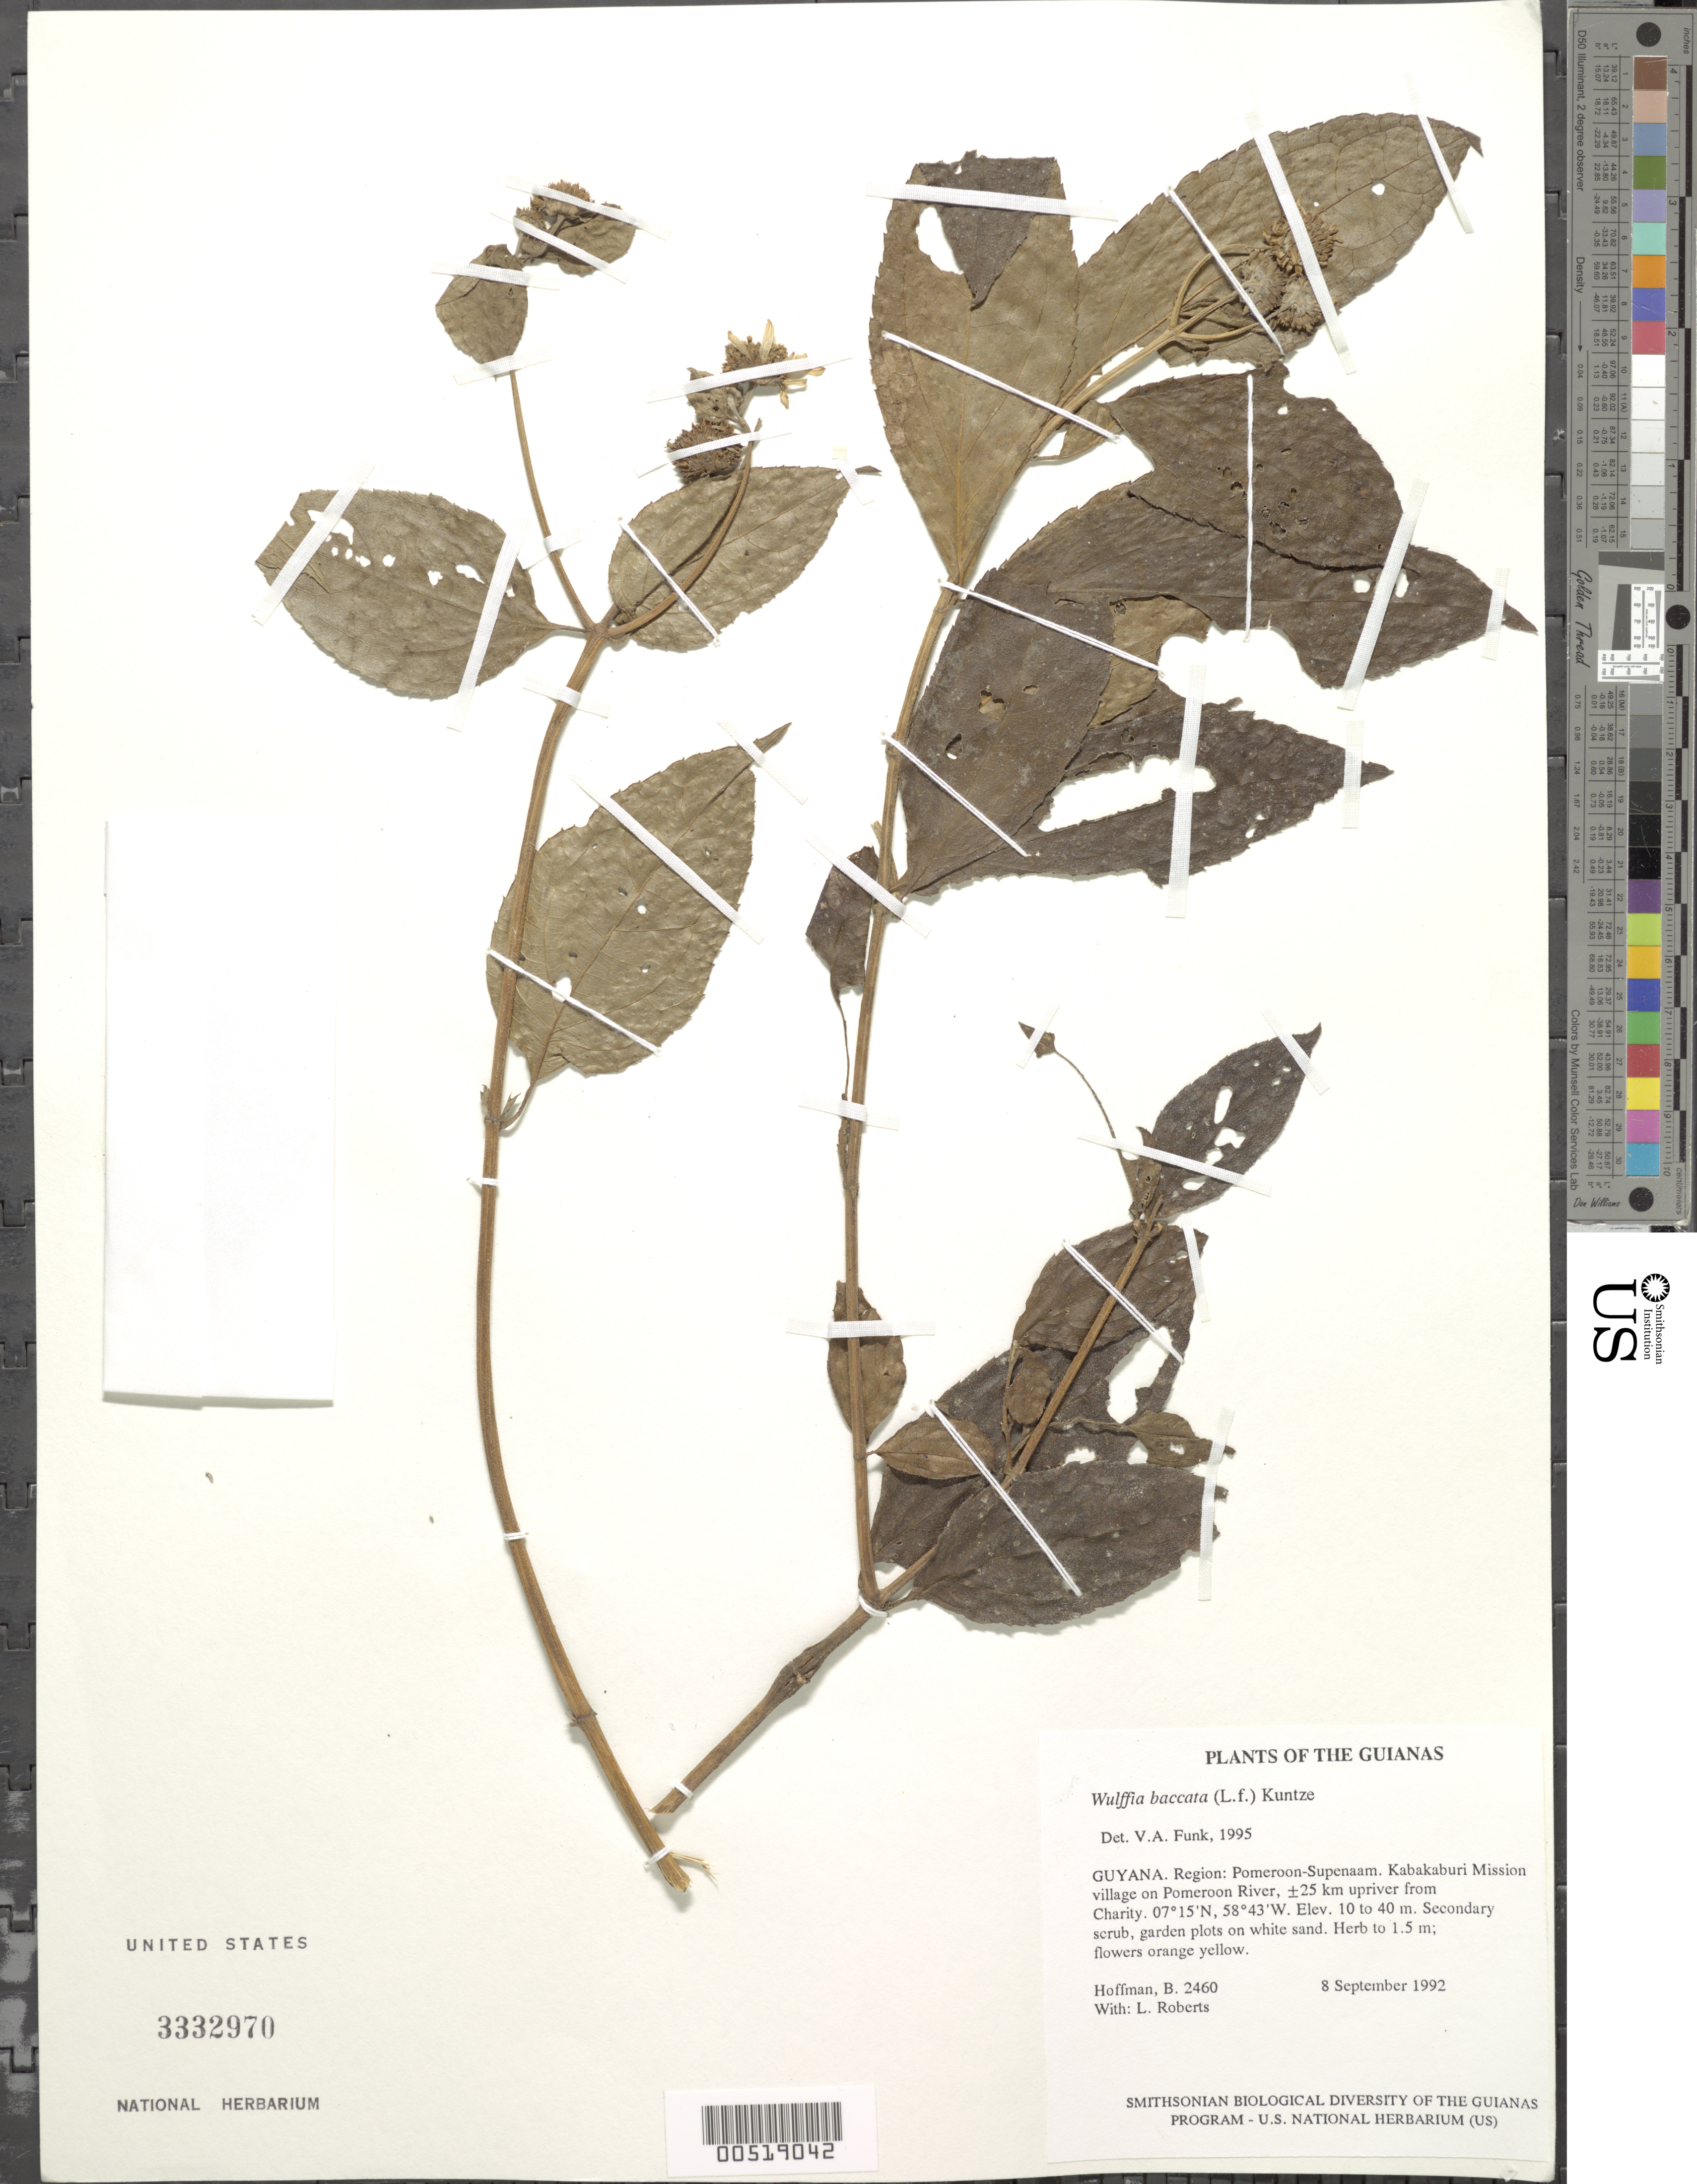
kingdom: Plantae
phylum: Tracheophyta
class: Magnoliopsida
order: Asterales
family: Asteraceae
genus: Wulffia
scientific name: Wulffia baccata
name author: (L. f.) Kuntze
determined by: Funk, Vicki A., (BOT), Smithsonian Institution - National Museum of Natural History (UNITED STATES)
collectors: B. Hoffman & L. Roberts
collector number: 2460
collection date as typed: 8 September 1992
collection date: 1992-09-08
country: Guyana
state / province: Pomeroon-Supenaam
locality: Kabakaburi Mission village on Pomeroon River, ±25 km upriver from Charity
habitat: Secondary scrub, garden plots on white sand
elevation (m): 10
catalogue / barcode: US 3332970